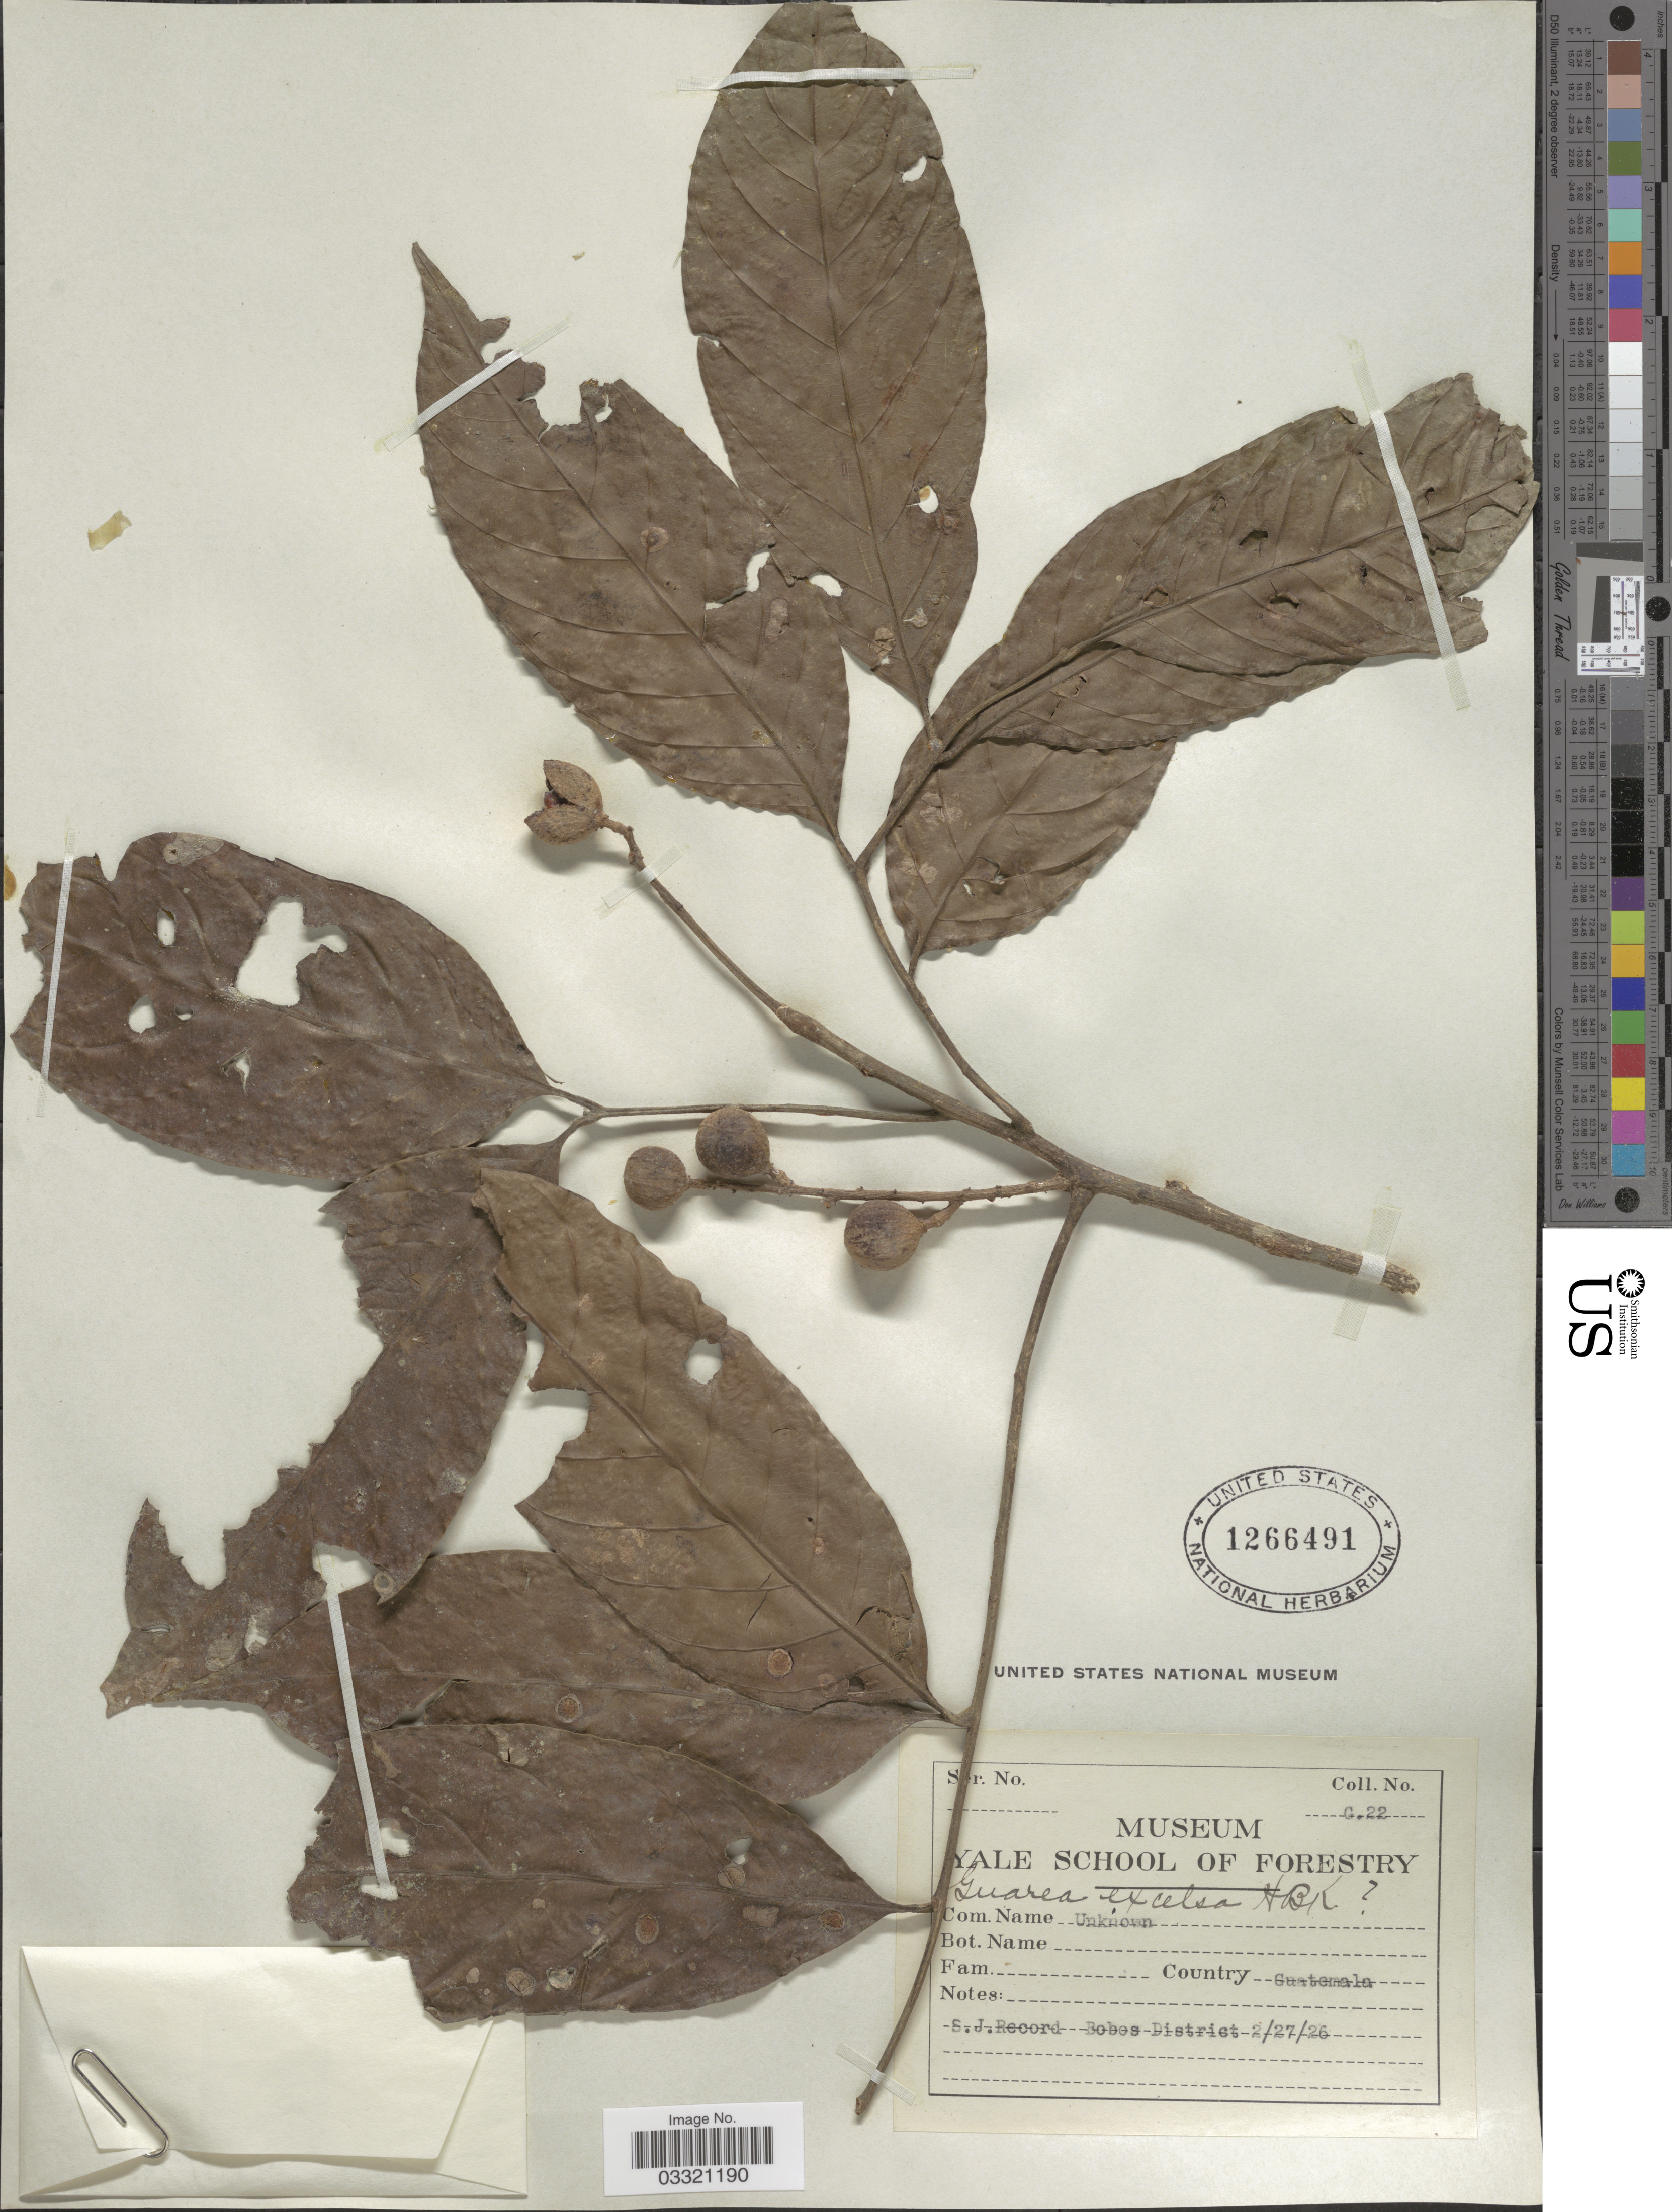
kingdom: Plantae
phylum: Tracheophyta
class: Magnoliopsida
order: Sapindales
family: Meliaceae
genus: Guarea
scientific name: Guarea glabra subsp. excelsa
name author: (Kunth) T.D. Penn.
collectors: S. J. Record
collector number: C22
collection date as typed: Transcribed d/m/y: 27/2/26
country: Guatemala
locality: Bobos District.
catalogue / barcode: US 1266491